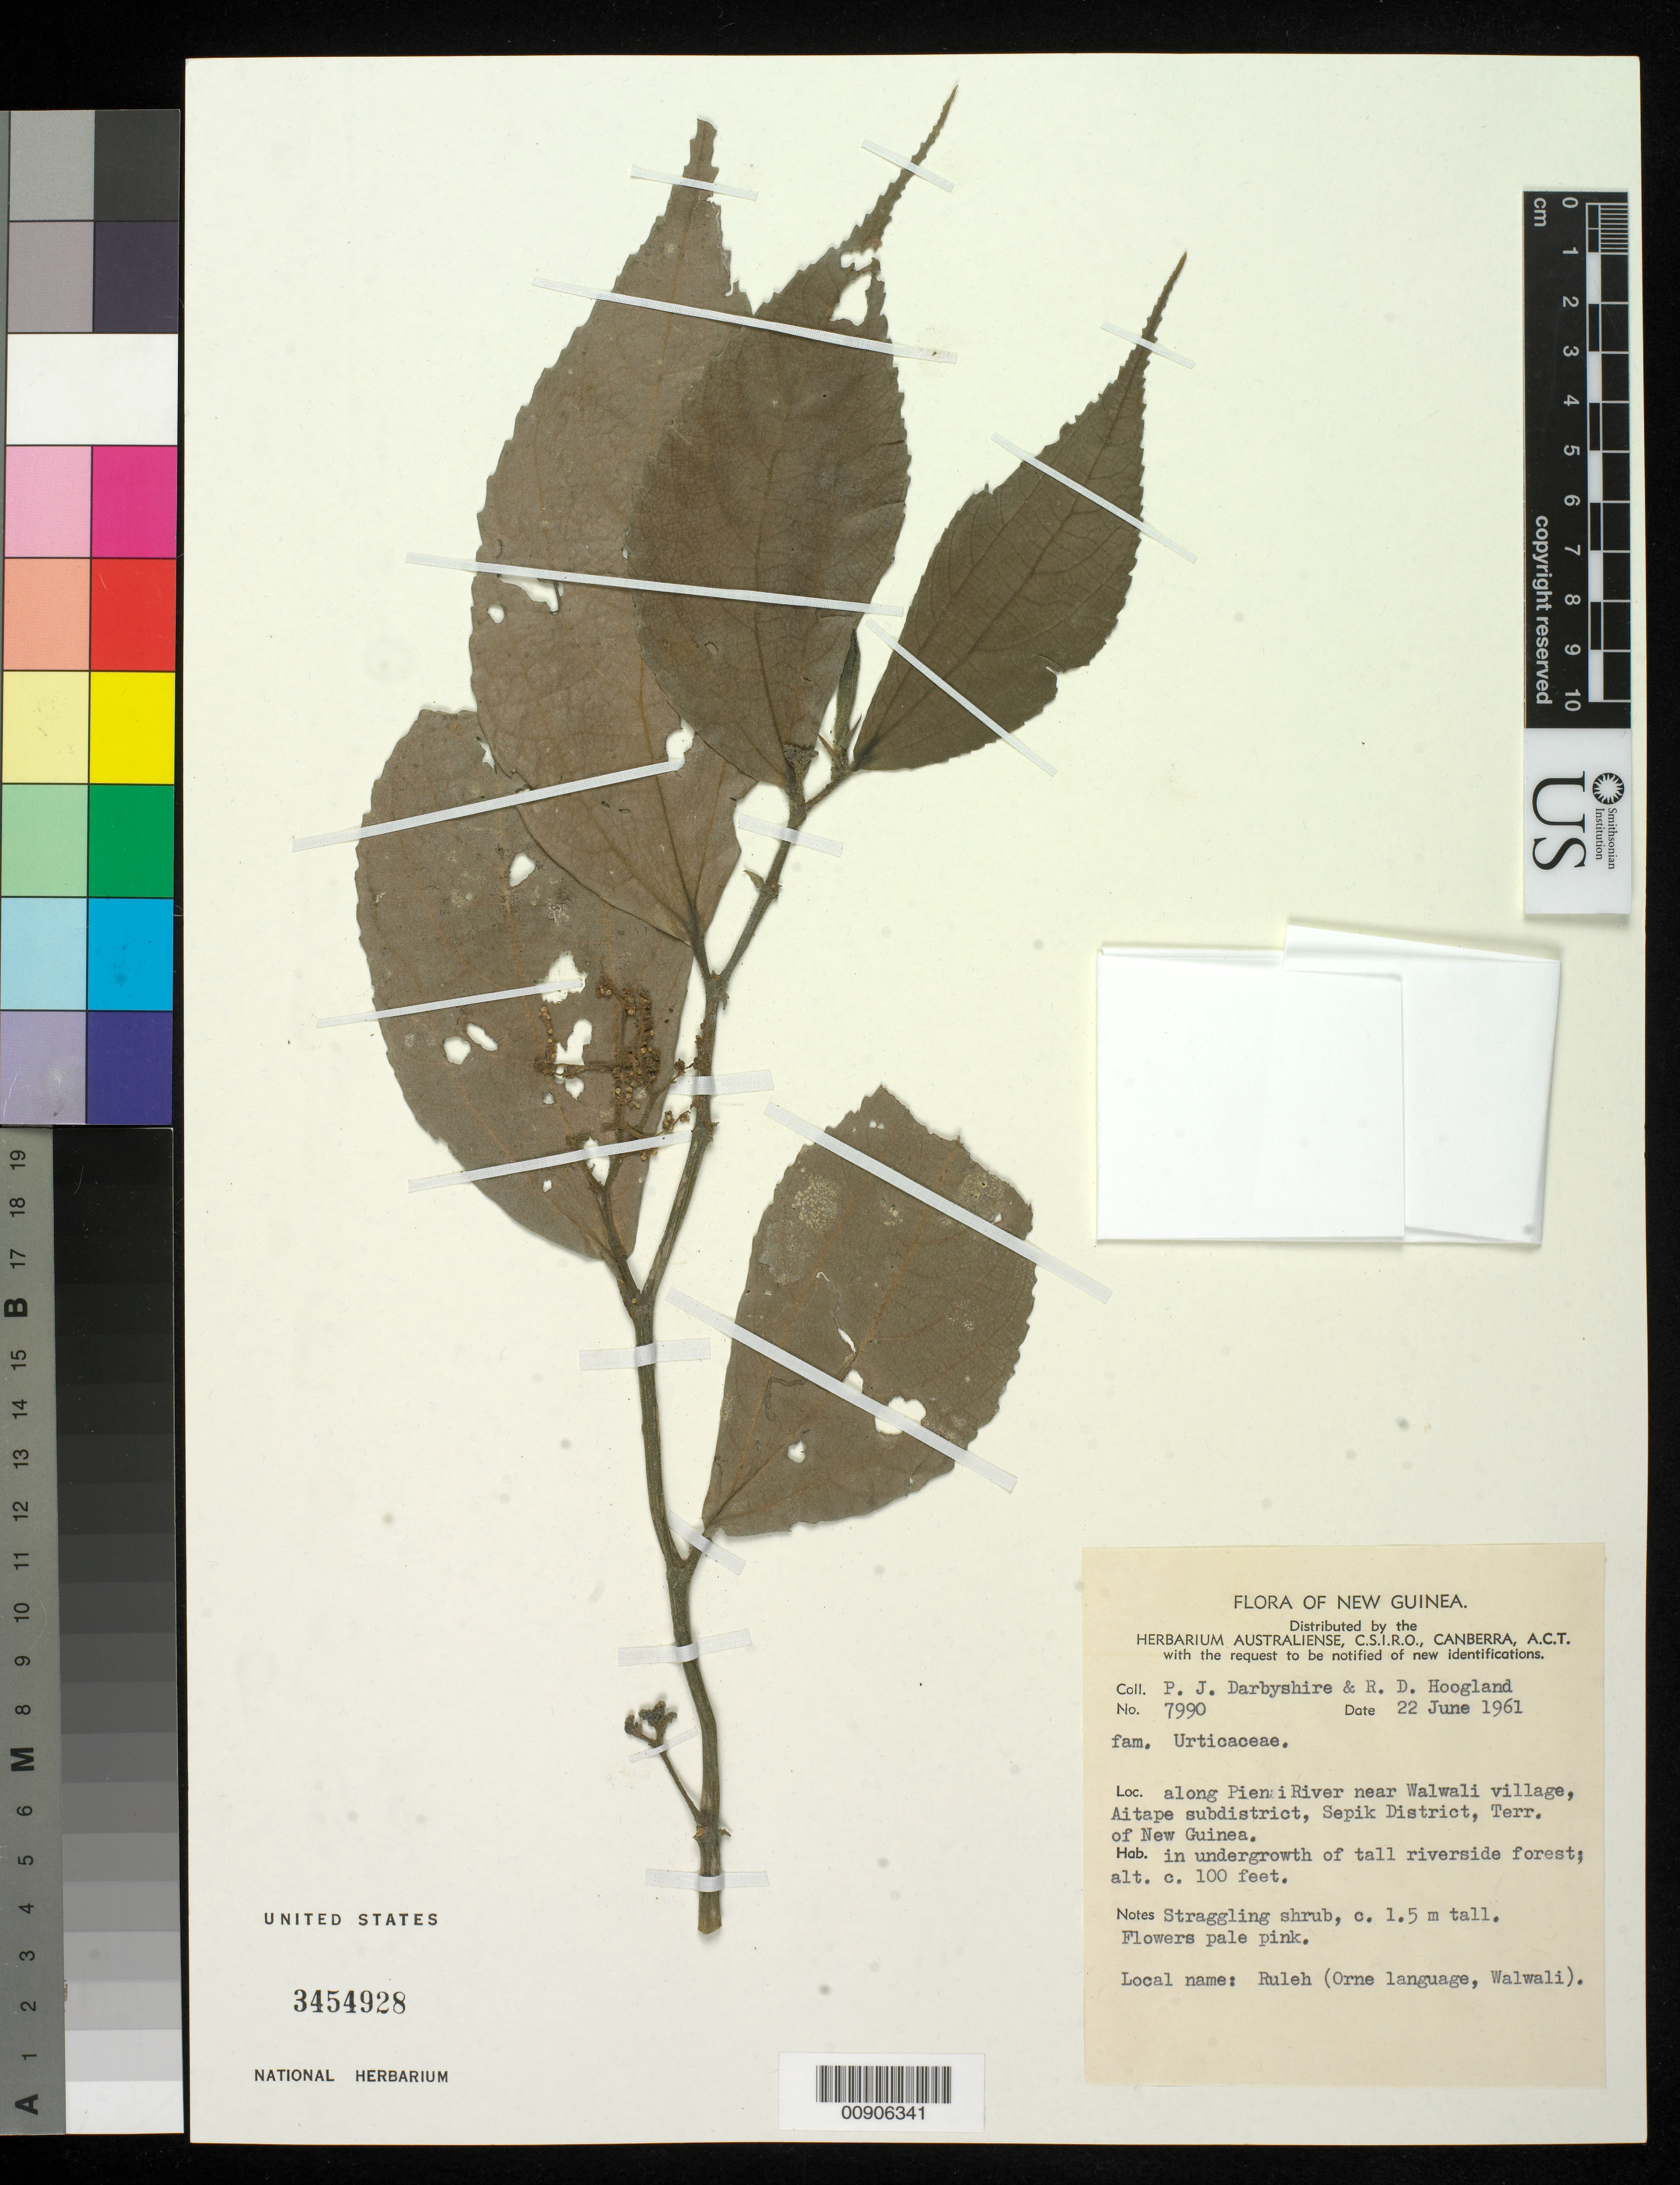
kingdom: Plantae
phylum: Tracheophyta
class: Magnoliopsida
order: Rosales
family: Urticaceae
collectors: P. Darbyshire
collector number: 7990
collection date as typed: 22 Jun 1961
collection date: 1961-06-22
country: Papua New Guinea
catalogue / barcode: US 3454928